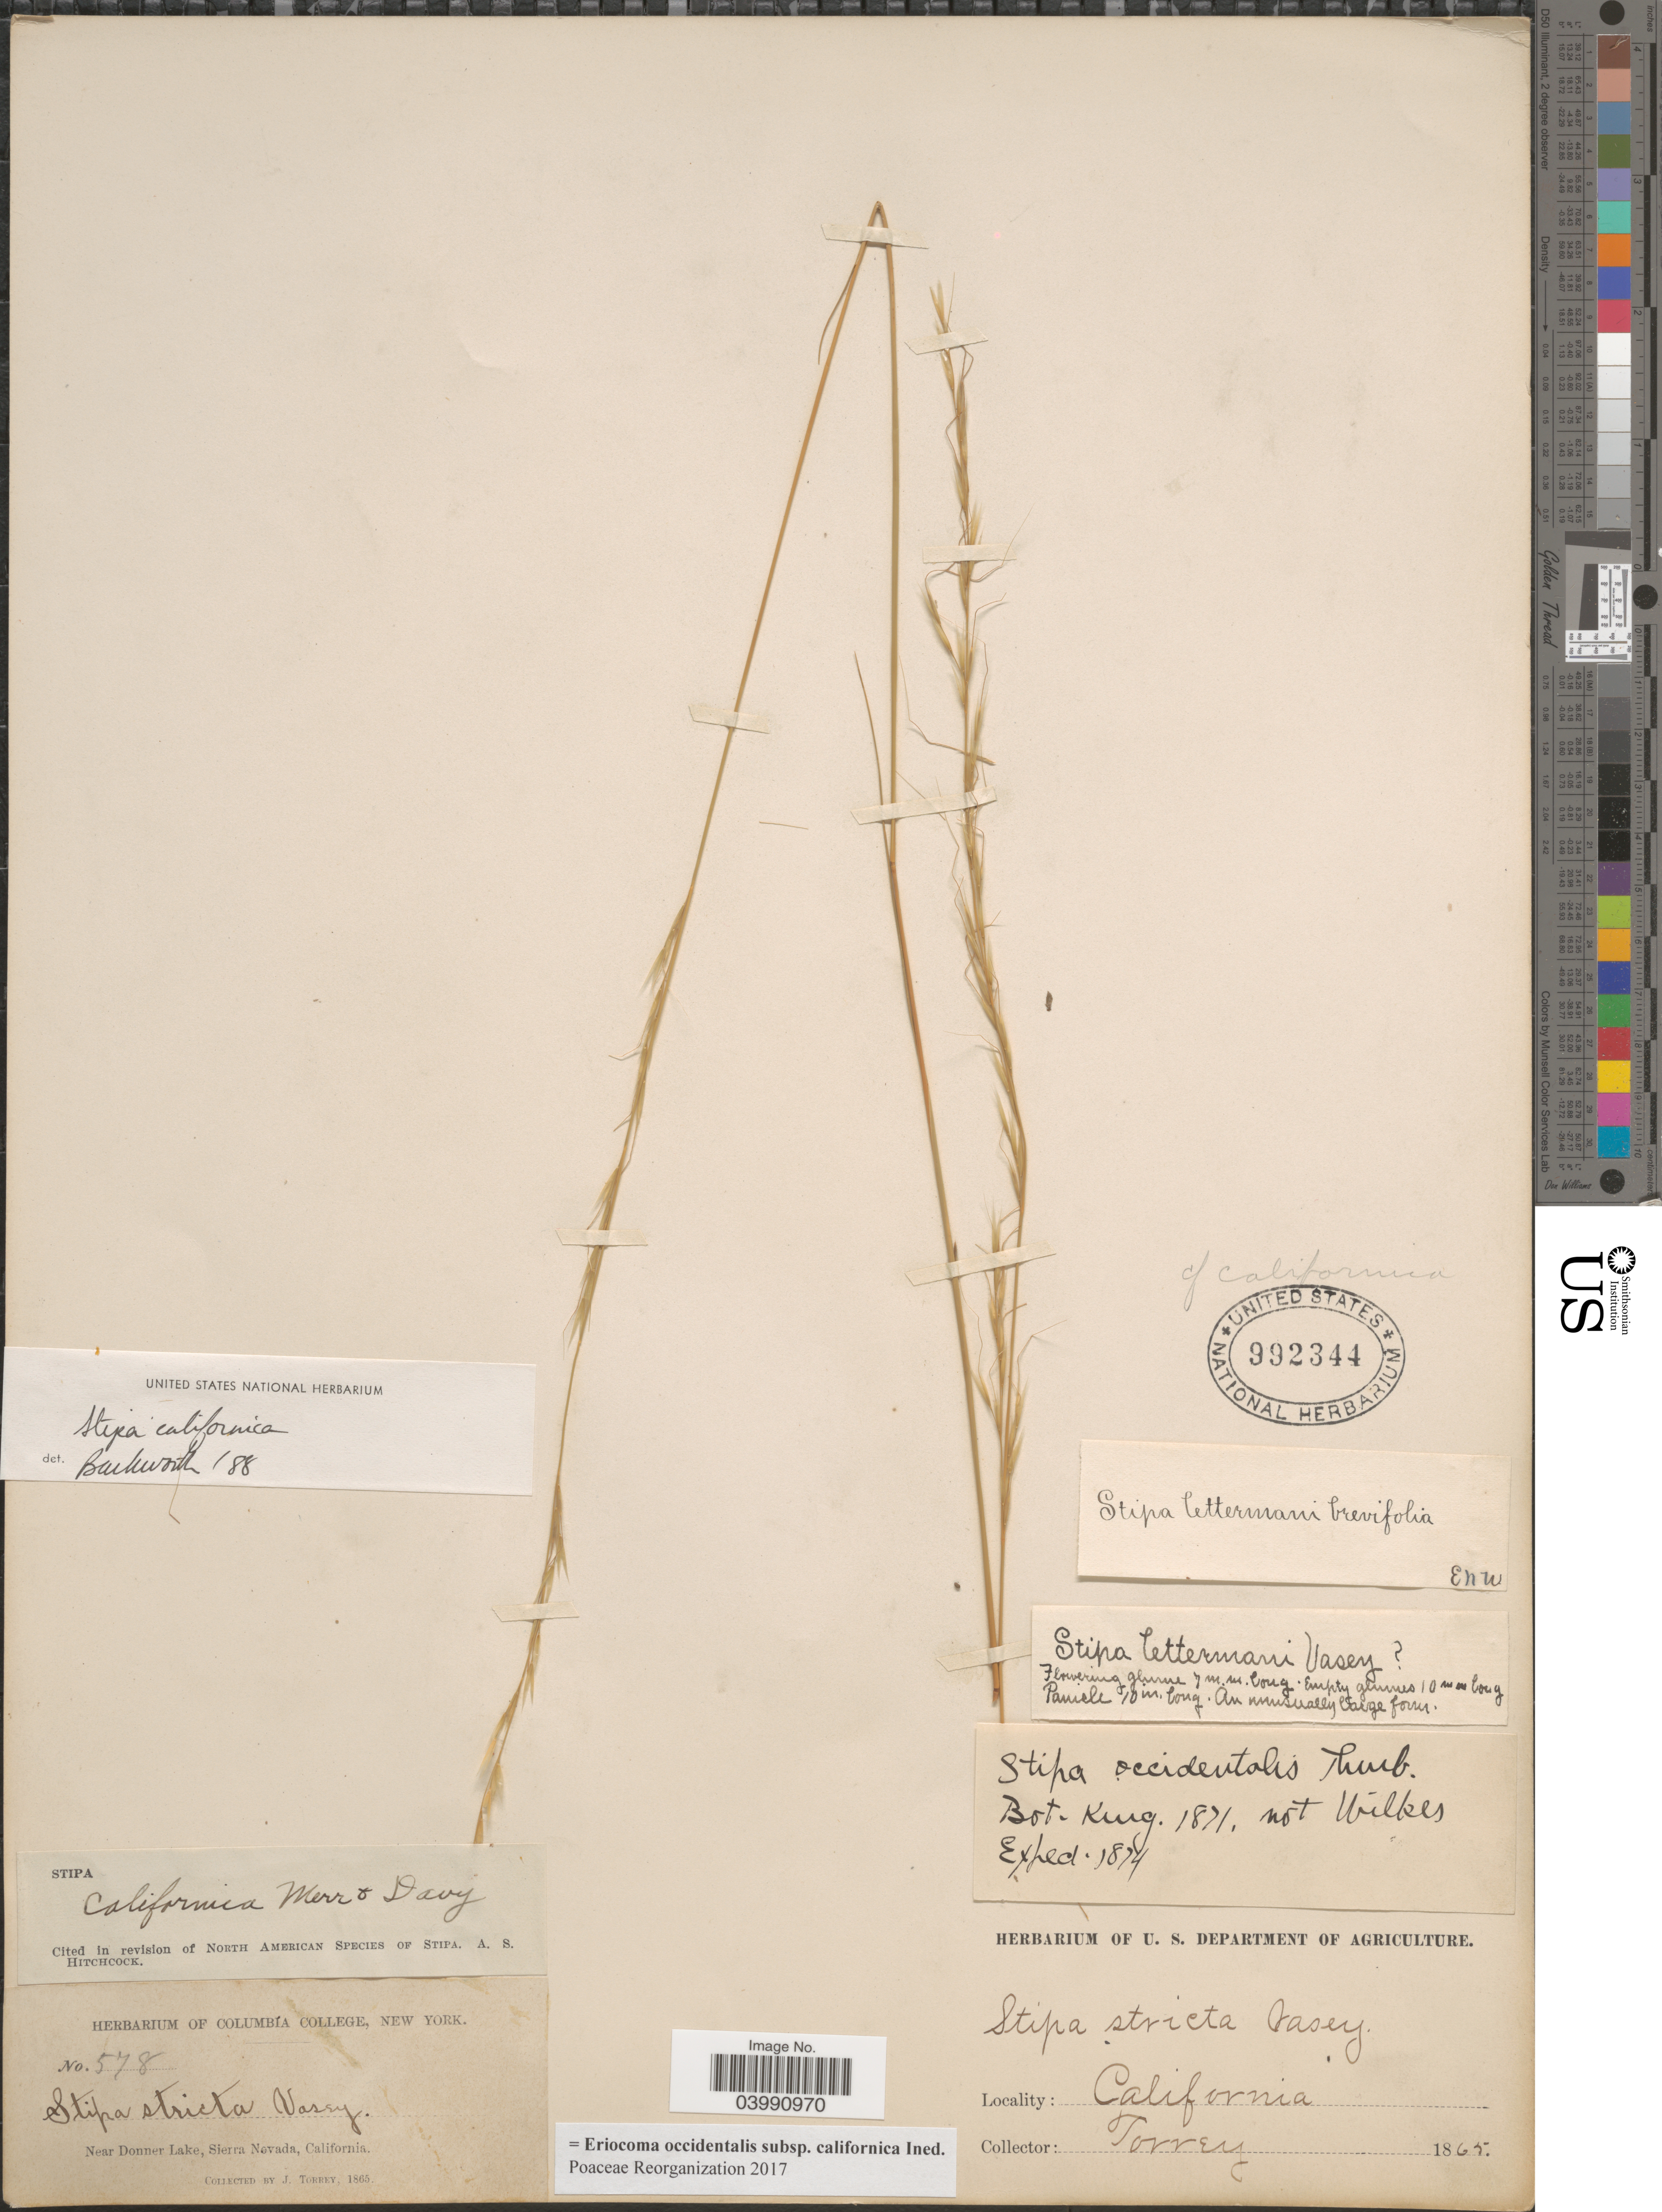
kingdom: Plantae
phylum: Tracheophyta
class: Liliopsida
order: Poales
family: Poaceae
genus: Eriocoma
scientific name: Eriocoma occidentalis subsp. californica ined.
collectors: J. Torrey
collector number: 578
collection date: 1865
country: United States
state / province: California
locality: Near Donner Lake, Sierra Nevada.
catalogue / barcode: US 992344